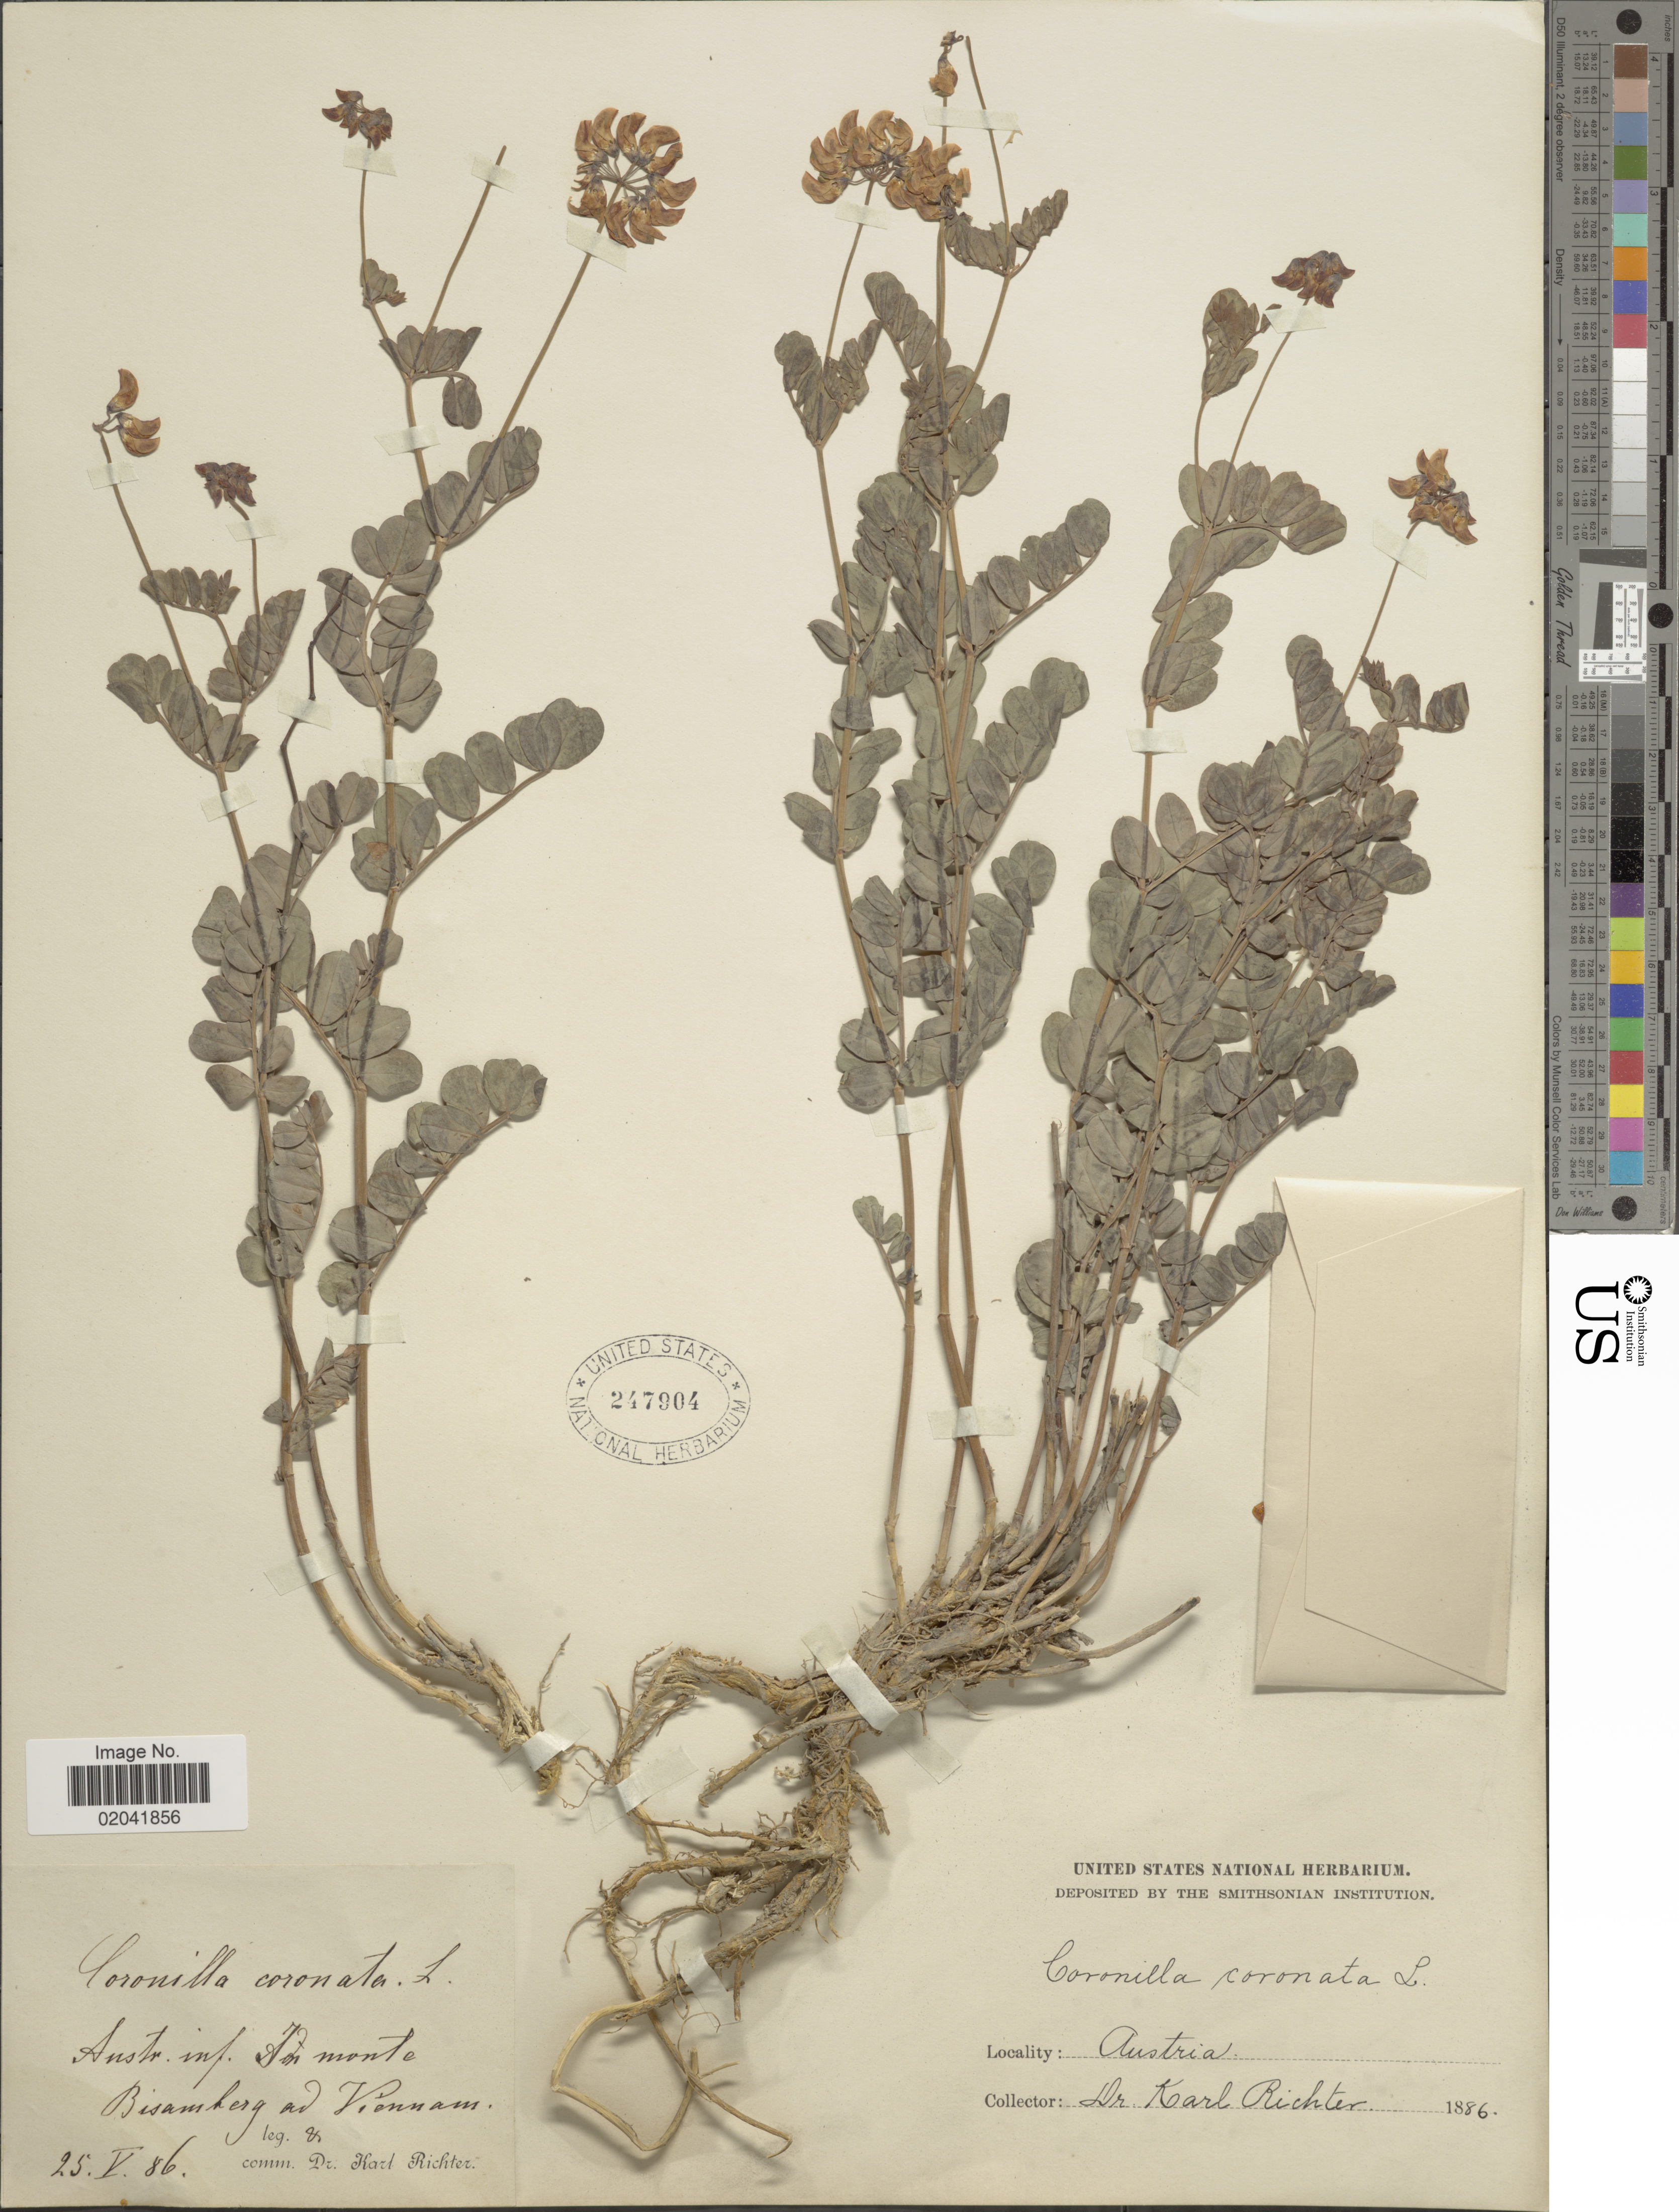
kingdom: Plantae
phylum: Tracheophyta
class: Magnoliopsida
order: Fabales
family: Fabaceae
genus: Coronilla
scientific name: Coronilla coronata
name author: L.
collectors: K. Richter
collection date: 1886-05-25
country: Austria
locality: Austr inf., In monte Bisamberg ad Viennam [interpreted]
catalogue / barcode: US 247904